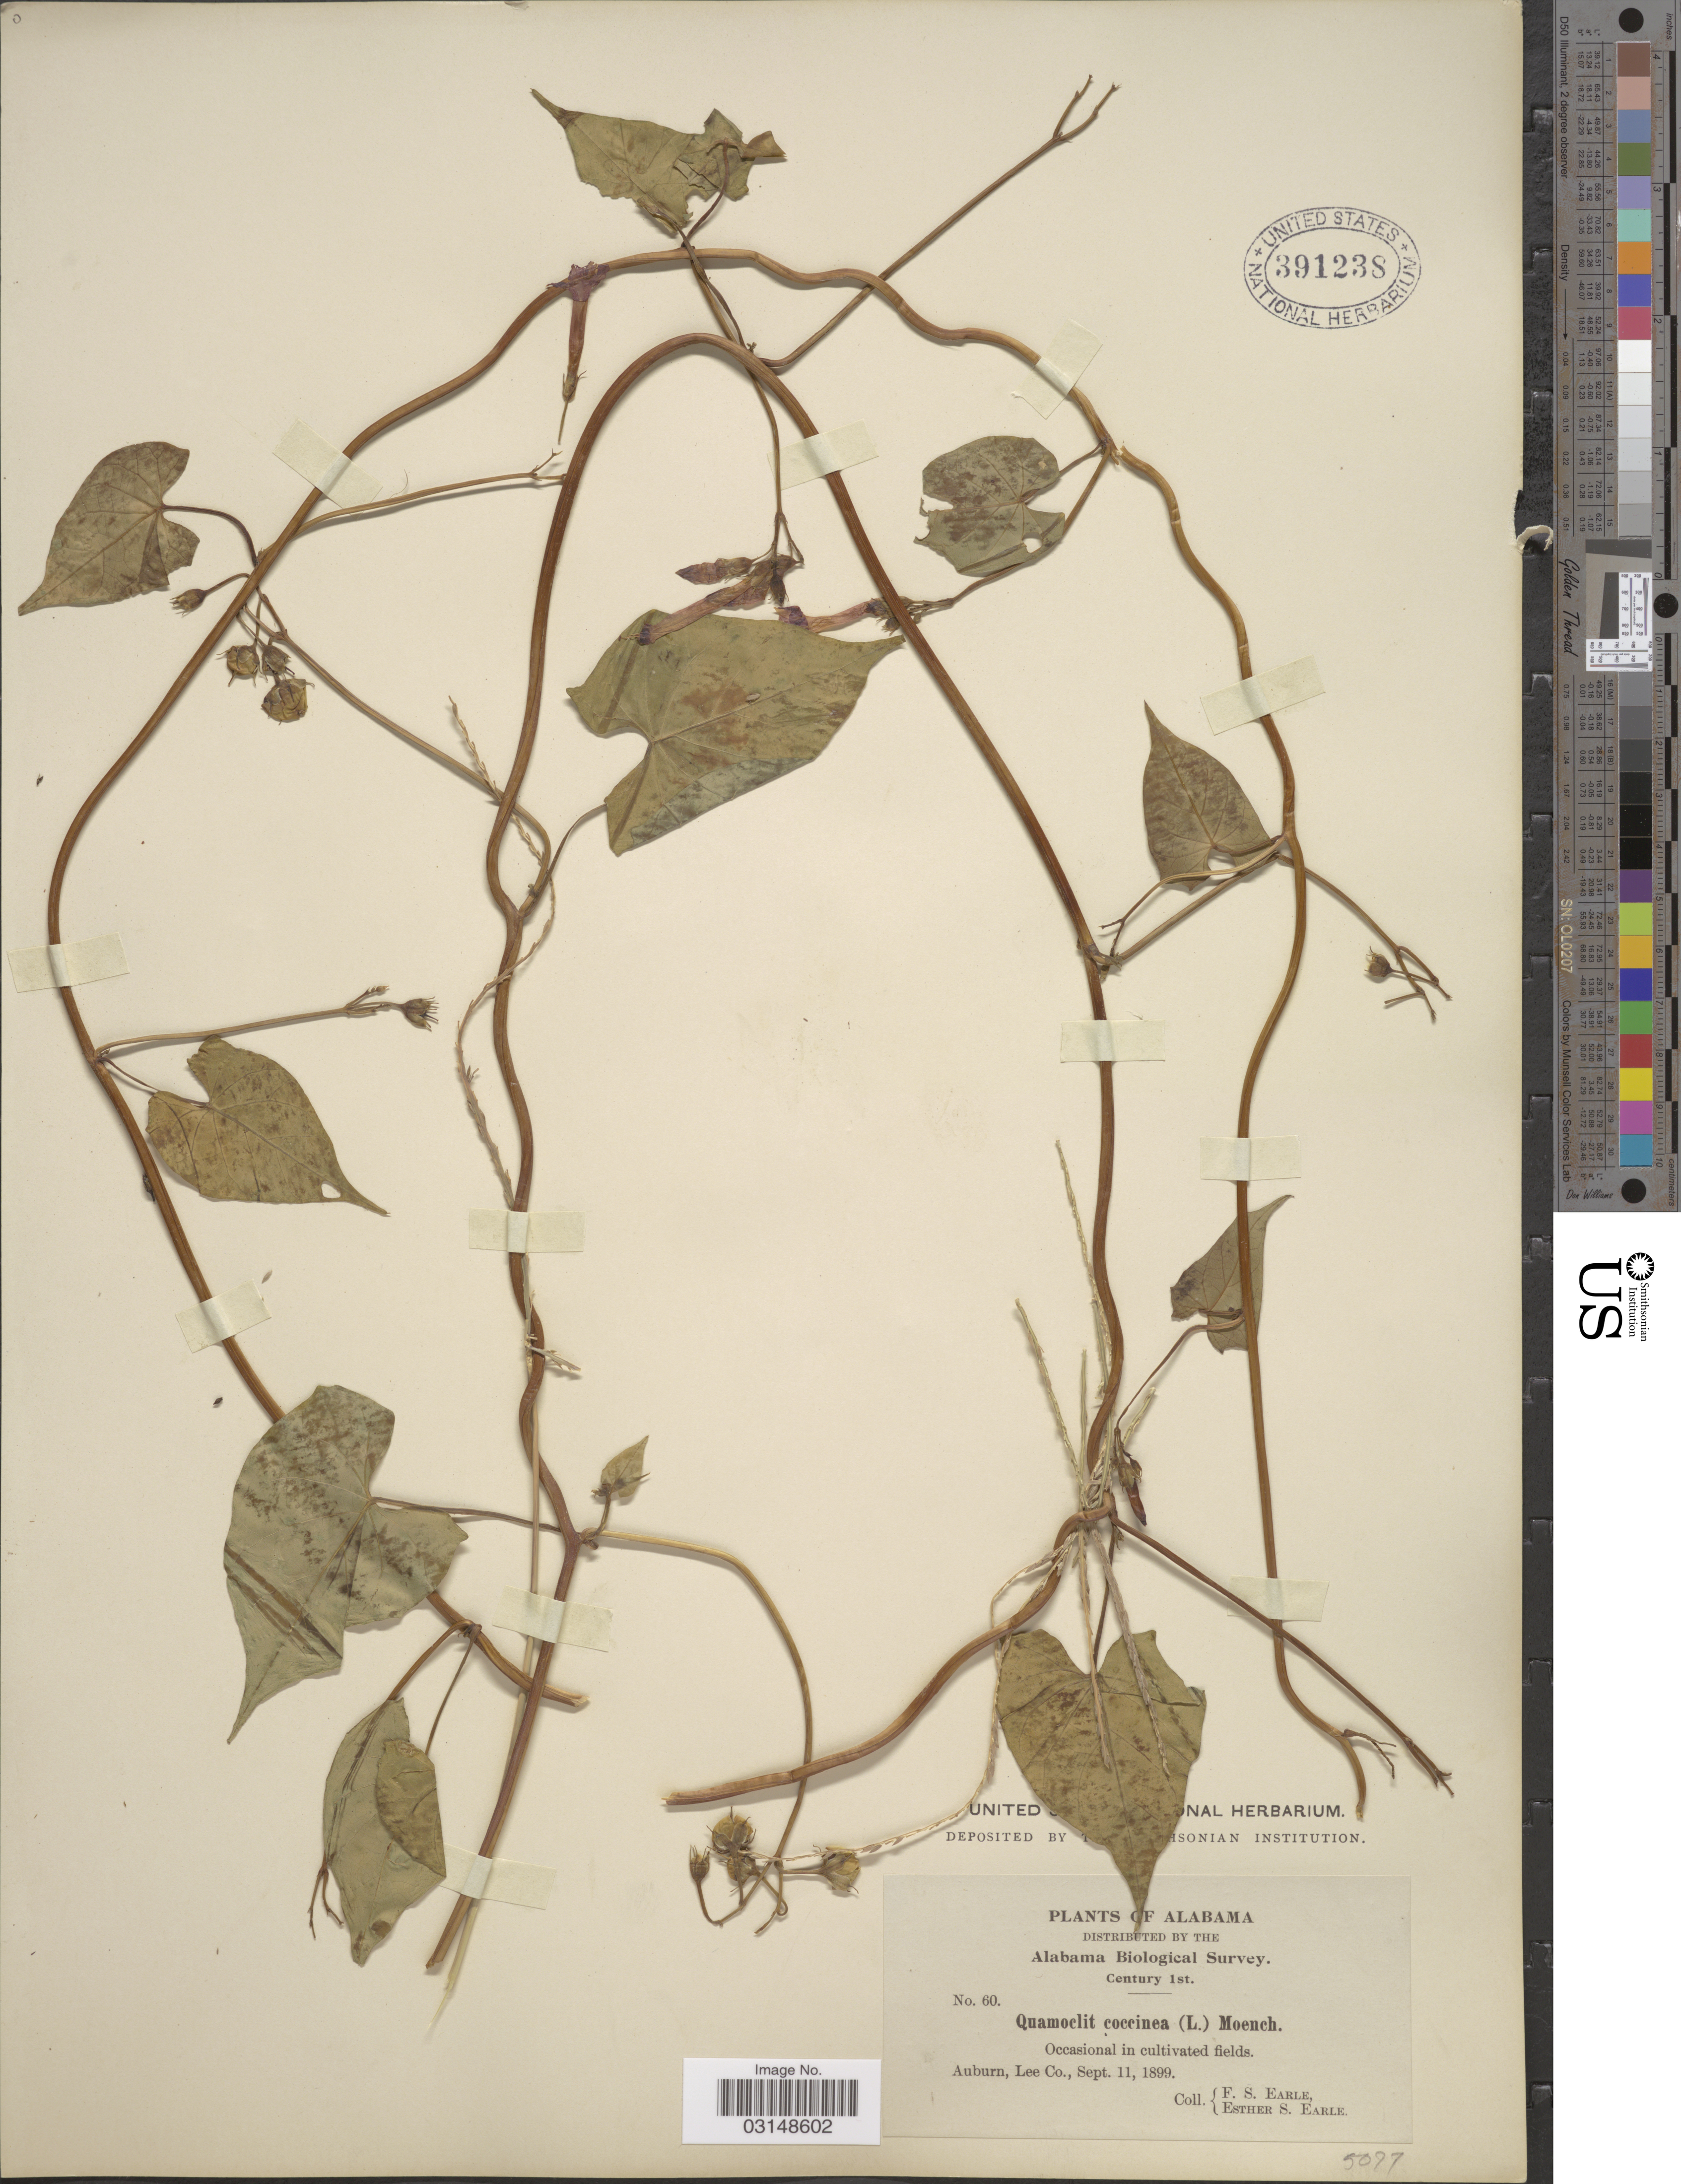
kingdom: Plantae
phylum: Tracheophyta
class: Magnoliopsida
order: Solanales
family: Convolvulaceae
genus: Ipomoea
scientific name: Ipomoea coccinea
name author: L.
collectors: F. S. Earle & E. S. Earle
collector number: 60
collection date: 1899-09-11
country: United States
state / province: Alabama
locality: Auburn, Lee Co.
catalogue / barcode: US 391238